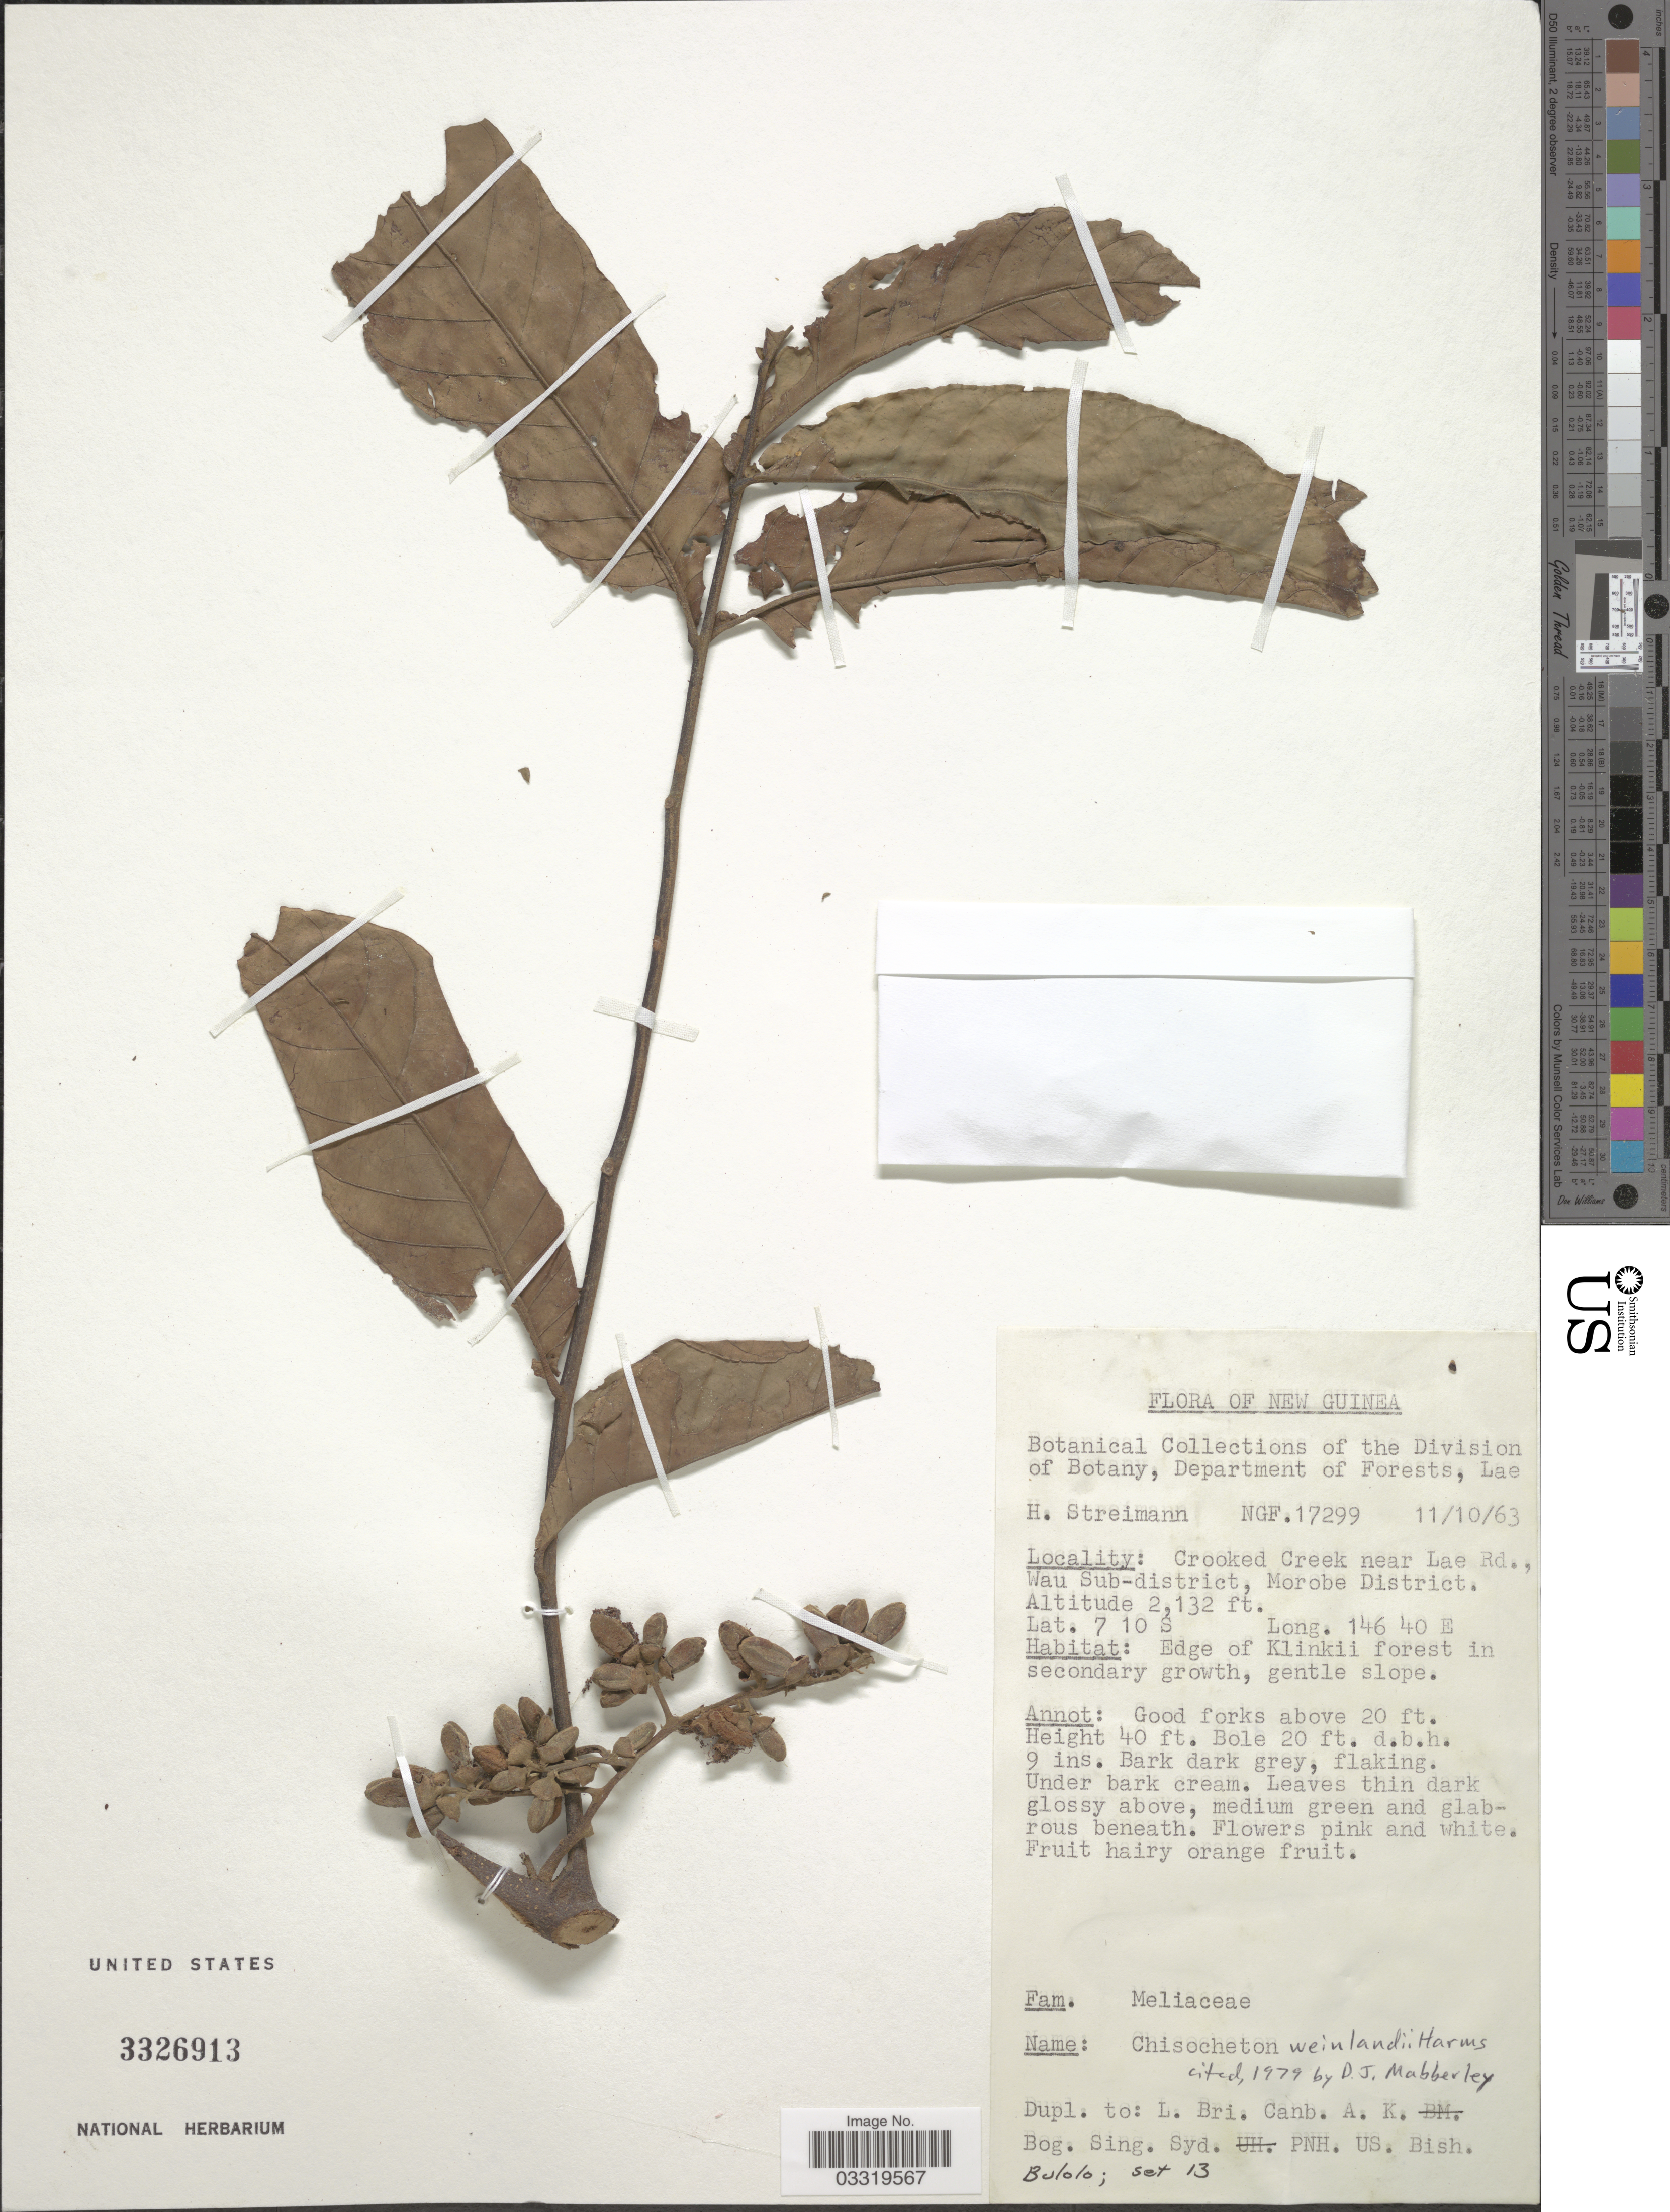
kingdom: Plantae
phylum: Tracheophyta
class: Magnoliopsida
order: Sapindales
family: Meliaceae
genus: Chisocheton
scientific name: Chisocheton lasiocarpus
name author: (Miq.) Valeton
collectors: H. Streimann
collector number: NGF17299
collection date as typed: Transcribed d/m/y: 11/10/63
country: Papua New Guinea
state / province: Morobe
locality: New Guinea. Crooked Creek near Lae Rd., Wau Sub-district, Morobe District.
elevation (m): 650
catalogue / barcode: US 3326913